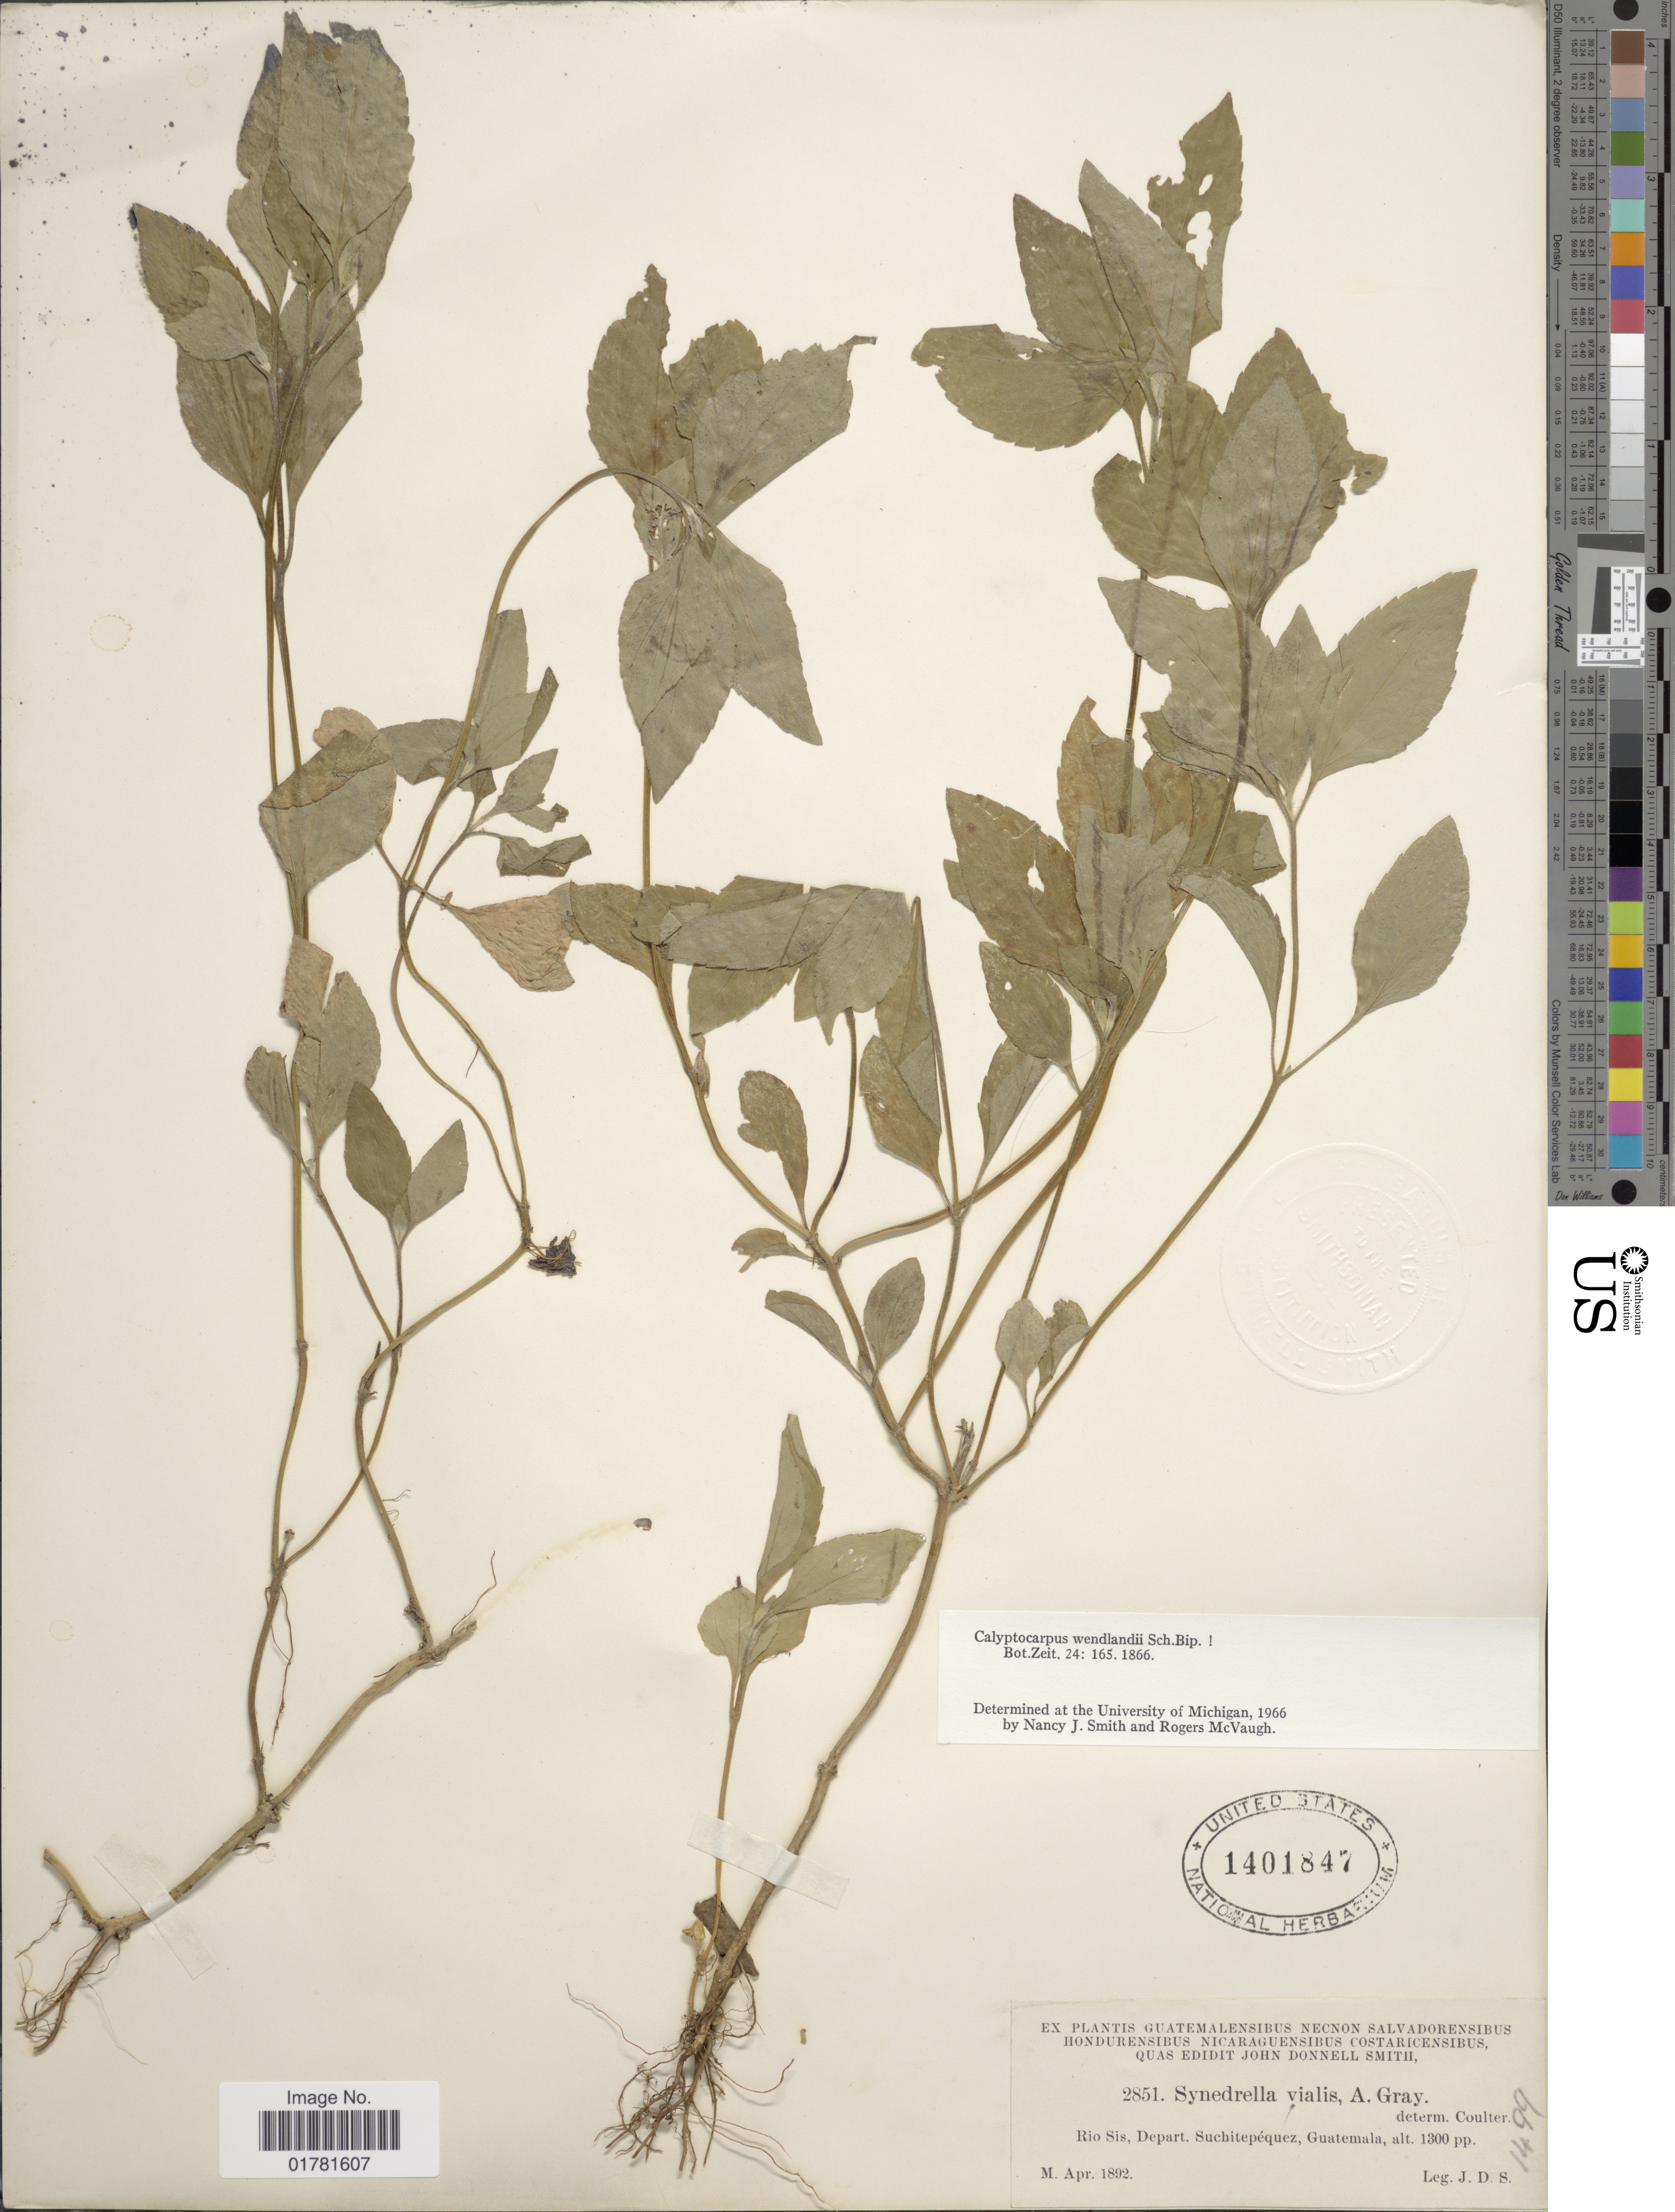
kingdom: Plantae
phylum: Tracheophyta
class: Magnoliopsida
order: Asterales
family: Asteraceae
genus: Calyptocarpus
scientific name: Calyptocarpus wendlandii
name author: Sch. Bip.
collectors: J. Donnell Smith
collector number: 2851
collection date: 1892-04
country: Guatemala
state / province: Suchitepéquez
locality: Rio Sis, Depart Suchitepéquez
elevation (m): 396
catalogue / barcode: US 1401847